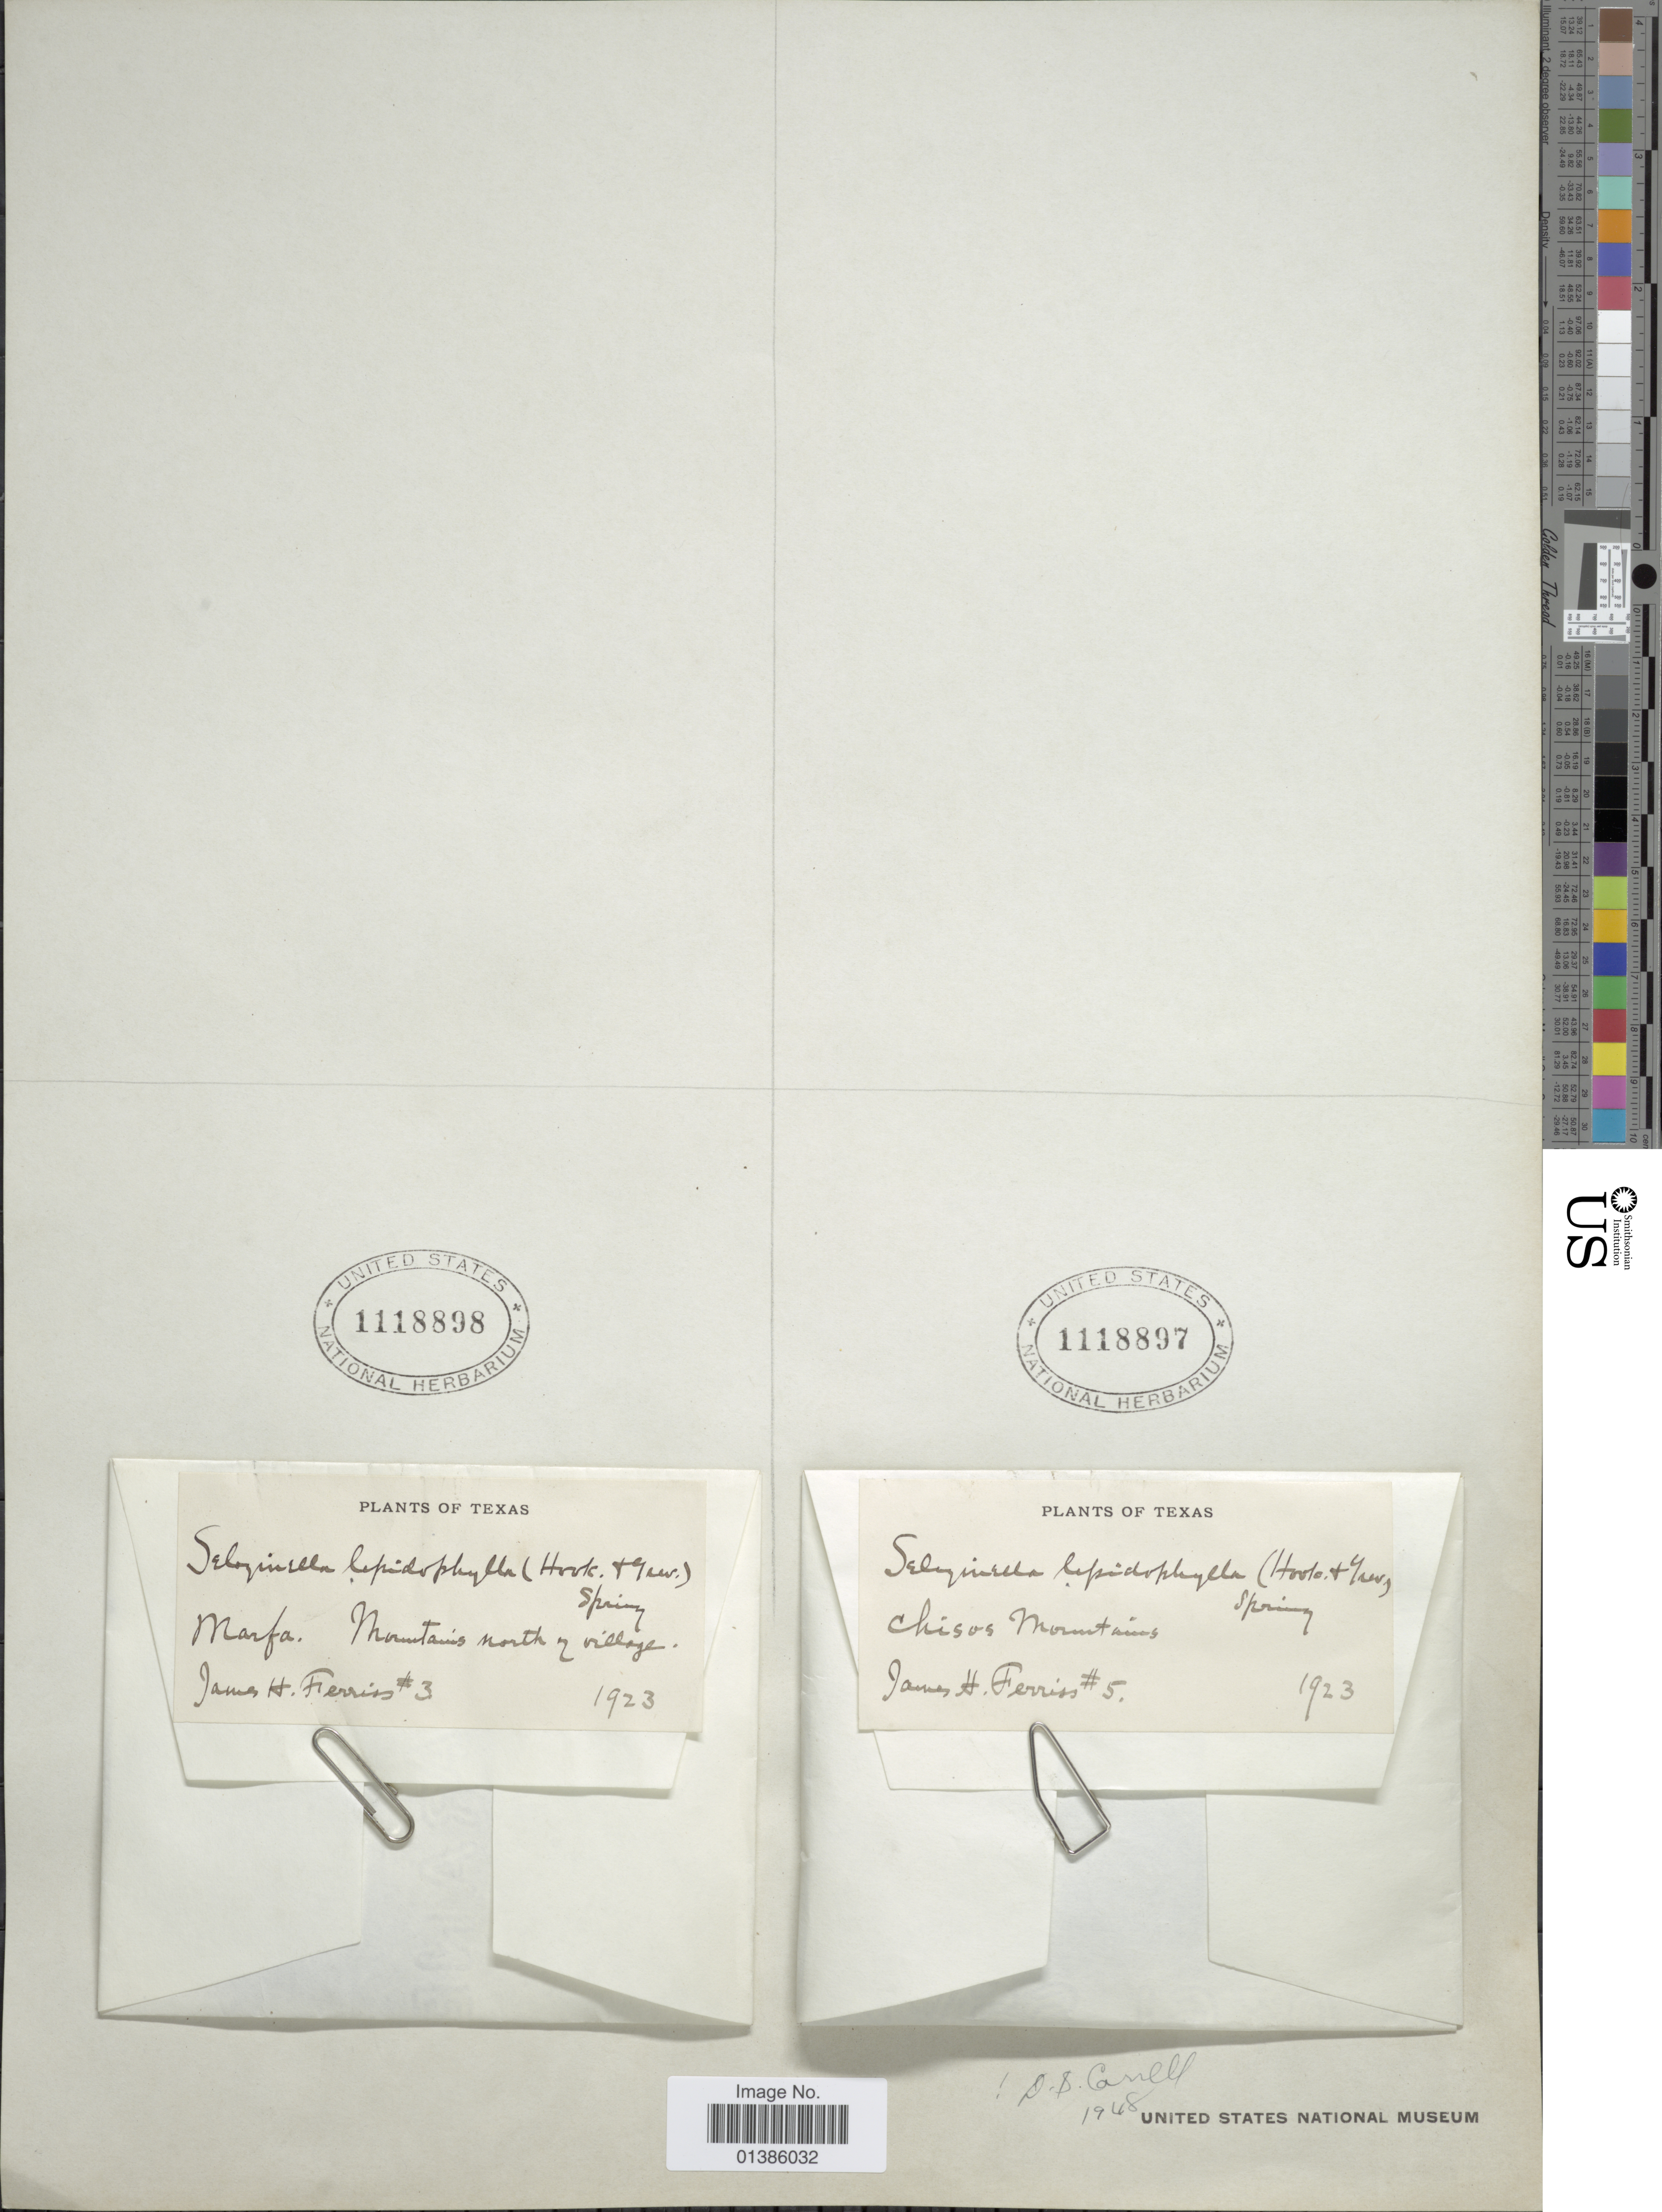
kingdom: Plantae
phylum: Tracheophyta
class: Lycopodiopsida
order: Selaginellales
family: Selaginellaceae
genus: Selaginella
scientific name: Selaginella lepidophylla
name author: (Hook. & Grev.) Spring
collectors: J. Ferriss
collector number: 5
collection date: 1923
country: United States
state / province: Texas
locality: Chisos Mountains.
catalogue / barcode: US 1118897